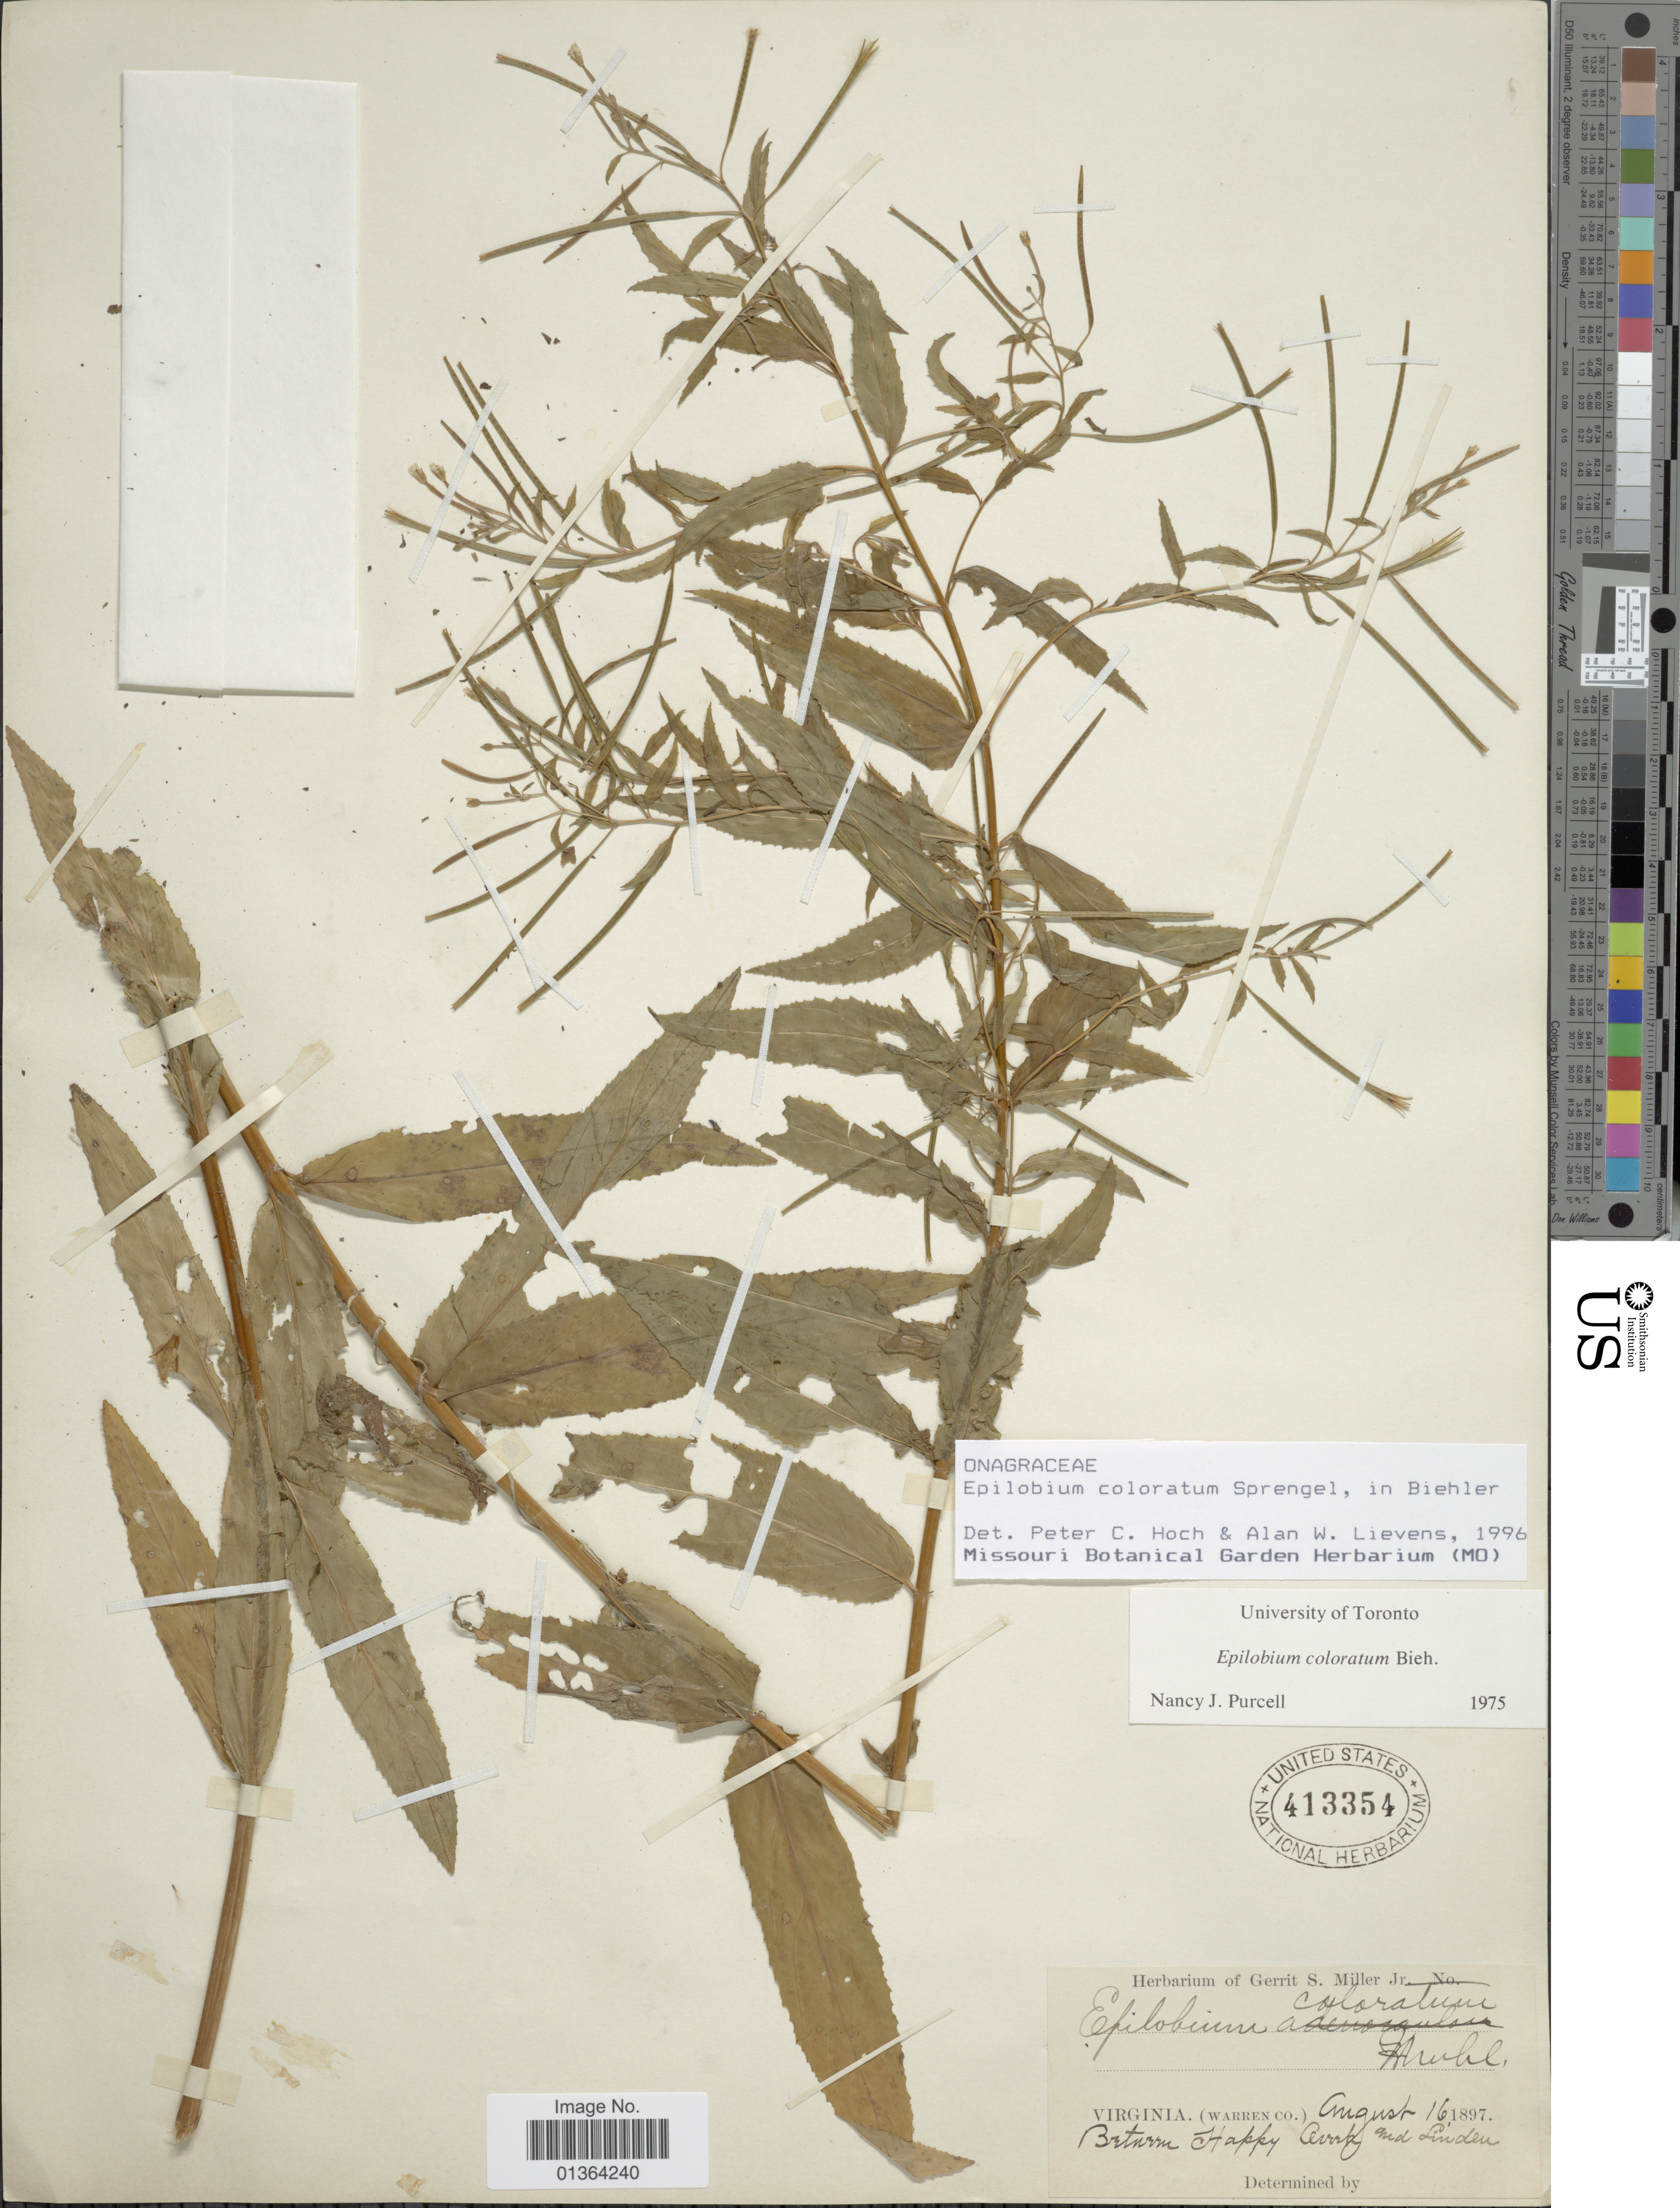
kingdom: Plantae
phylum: Tracheophyta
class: Magnoliopsida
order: Myrtales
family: Onagraceae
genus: Epilobium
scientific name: Epilobium coloratum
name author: Biehler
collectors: G. S. Miller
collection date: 1897-08-16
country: United States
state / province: Virginia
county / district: Warren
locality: Warren Co. Between Happy Creek and Linden.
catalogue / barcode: US 413354